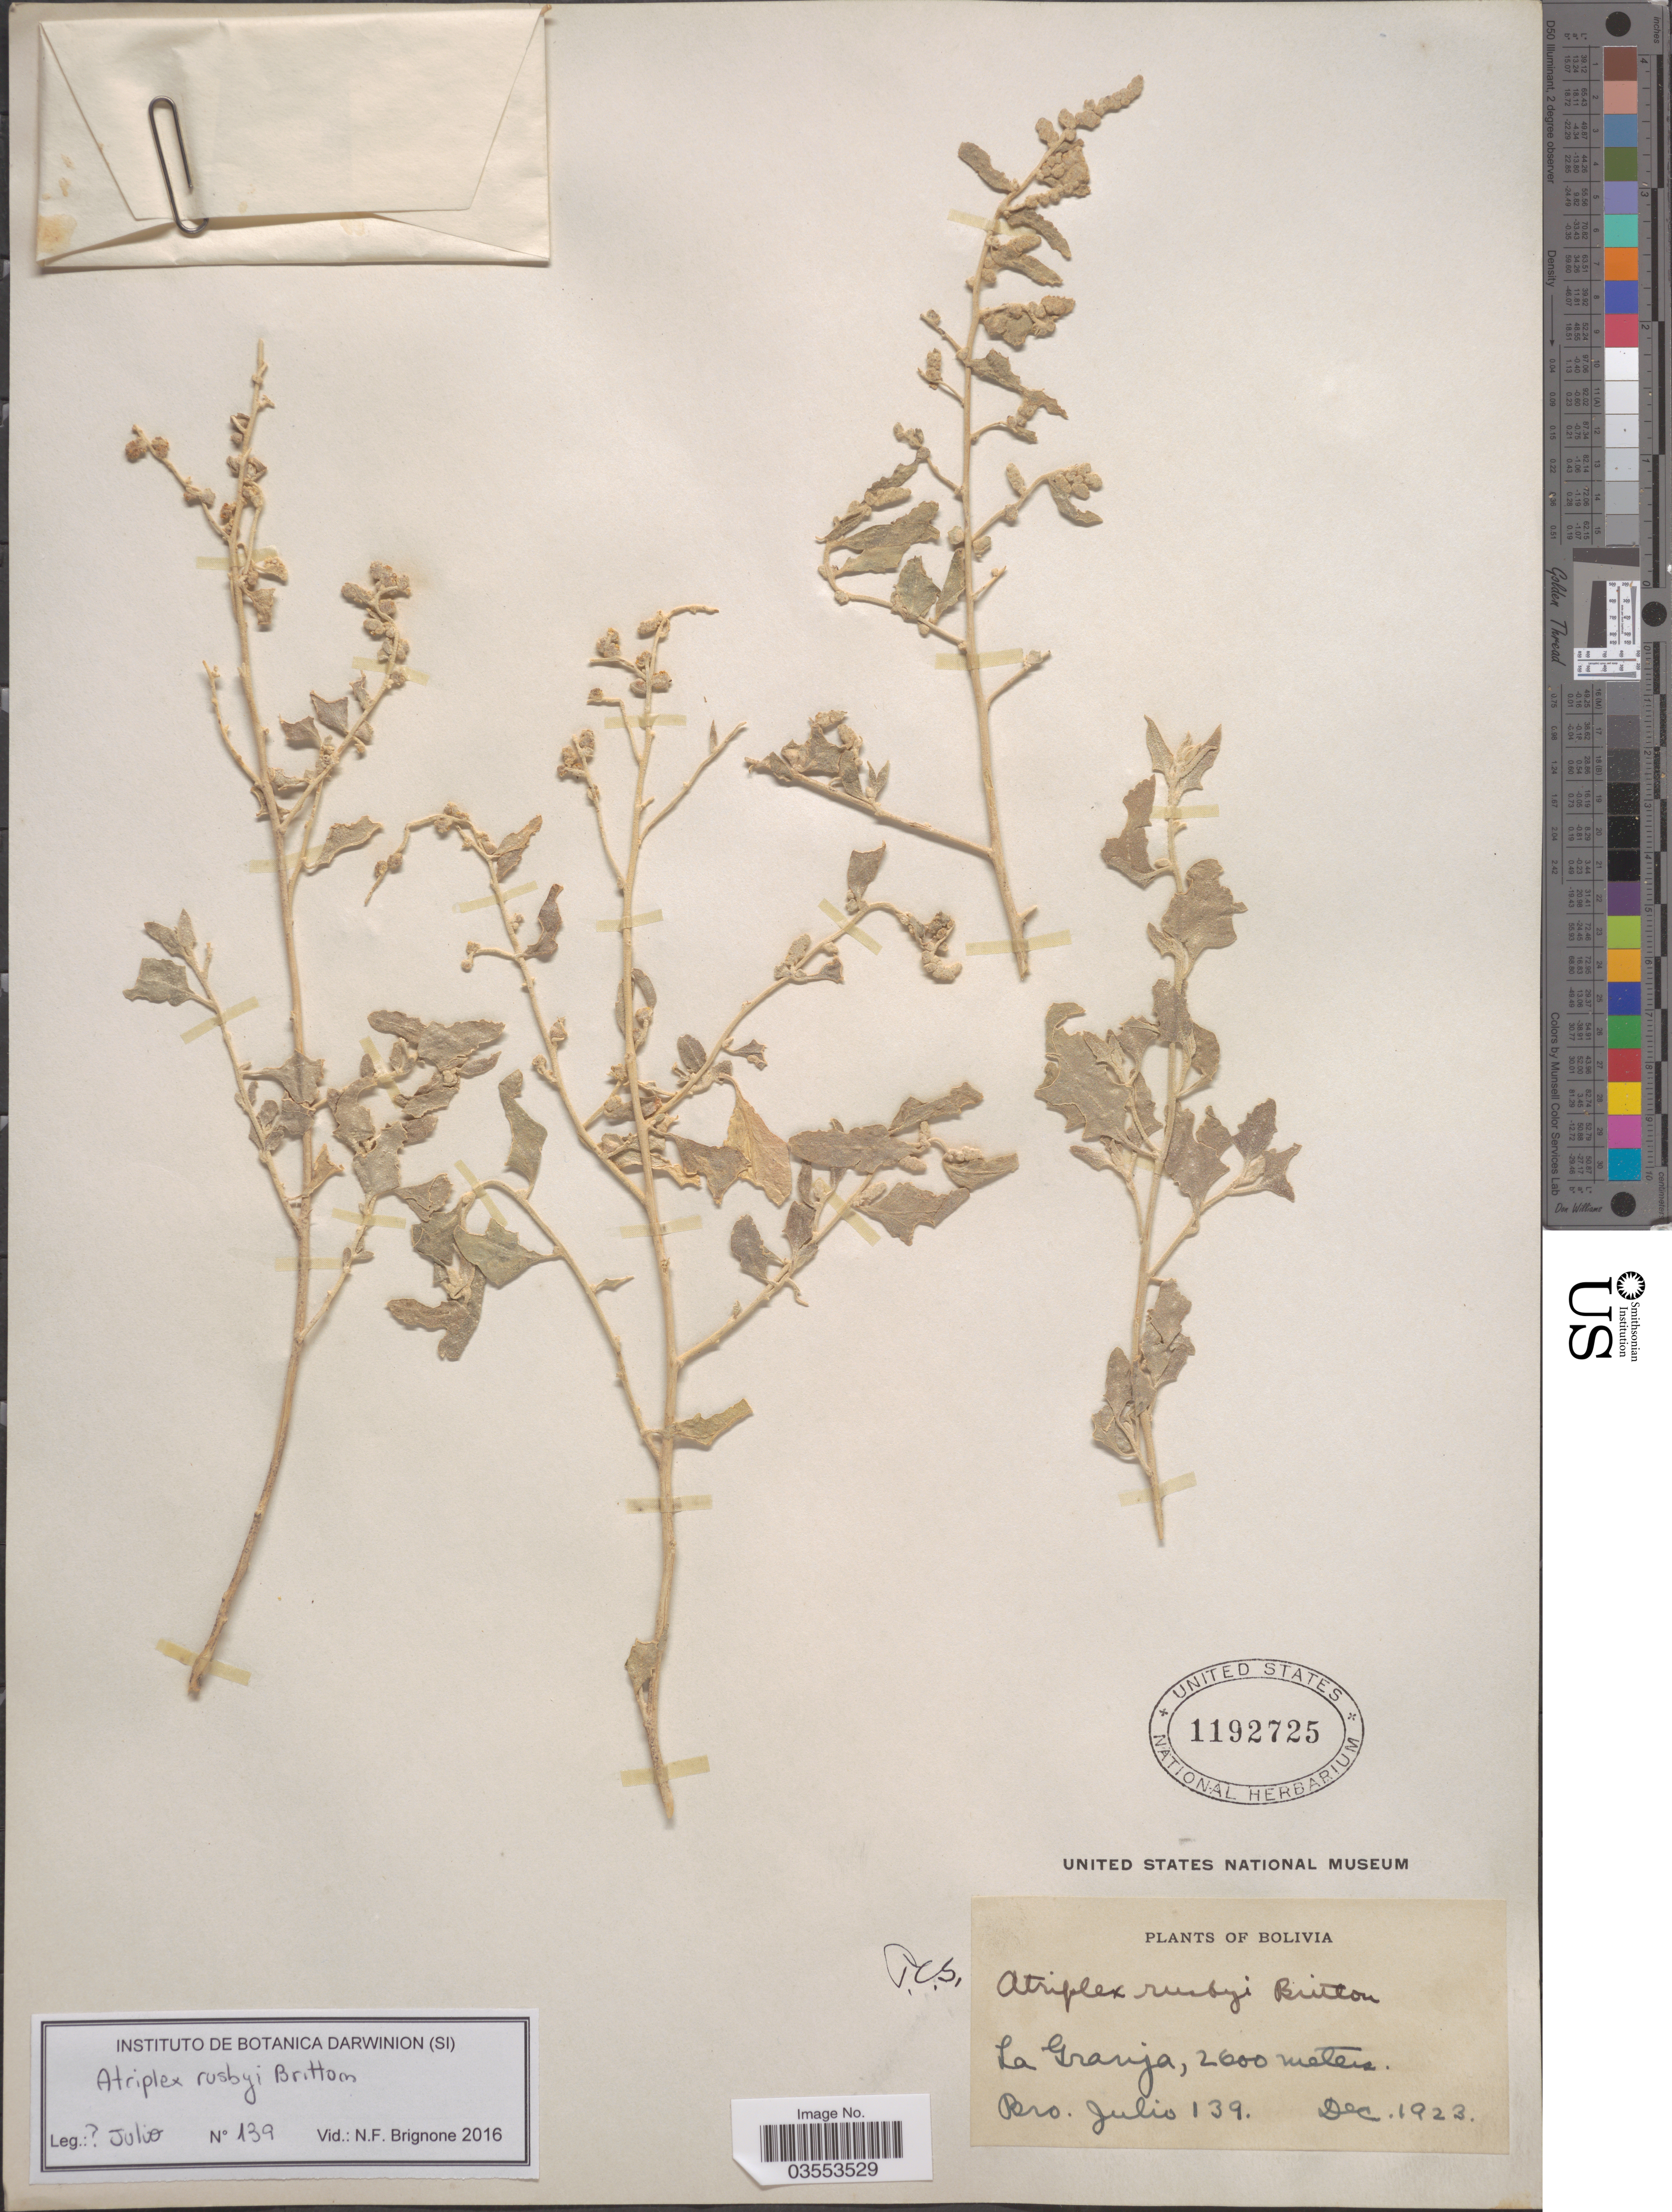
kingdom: Plantae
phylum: Tracheophyta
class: Magnoliopsida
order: Caryophyllales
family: Amaranthaceae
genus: Atriplex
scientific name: Atriplex rusbyi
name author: Britton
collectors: Bro. Julio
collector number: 139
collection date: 1923-12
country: Bolivia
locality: La Granja.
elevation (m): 2600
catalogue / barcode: US 1192725